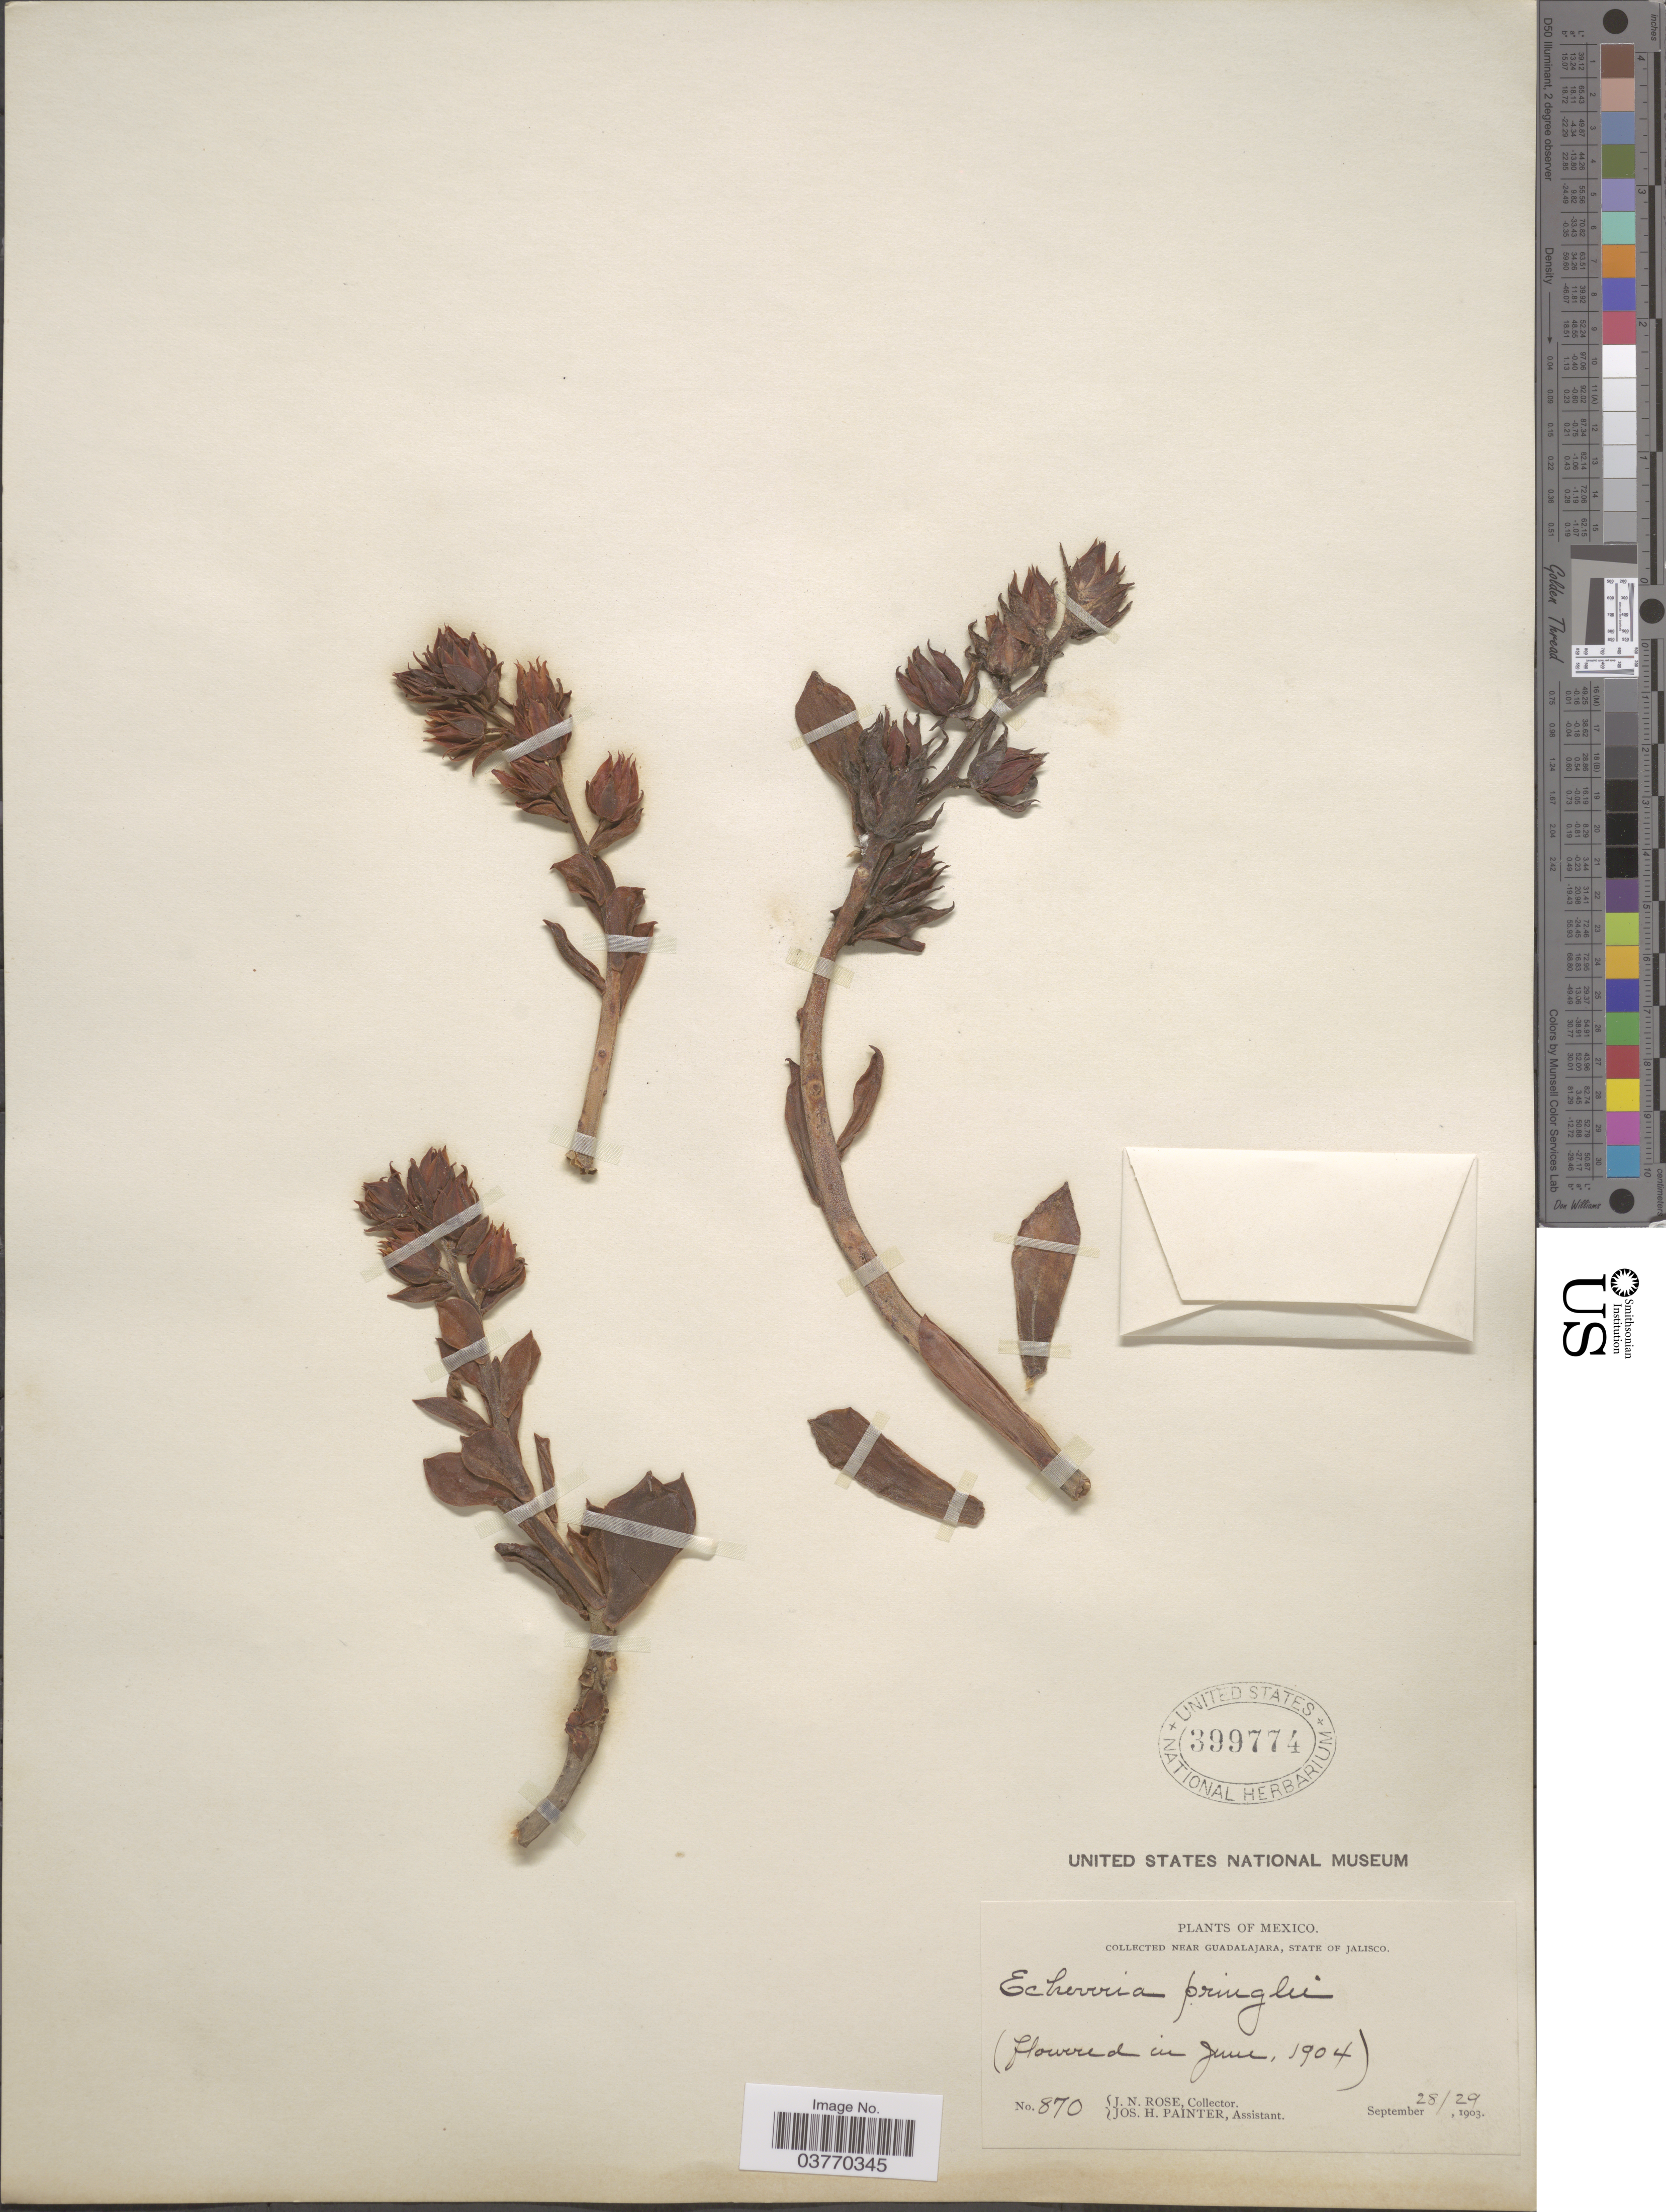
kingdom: Plantae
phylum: Tracheophyta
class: Magnoliopsida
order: Saxifragales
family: Crassulaceae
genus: Echeveria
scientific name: Echeveria pringlei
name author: (S. Watson) Rose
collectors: J. N. Rose & J. H. Painter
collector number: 870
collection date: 1903-09-28/1903-09-29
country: Mexico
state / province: Jalisco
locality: Near Guadalajara.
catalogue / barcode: US 399774